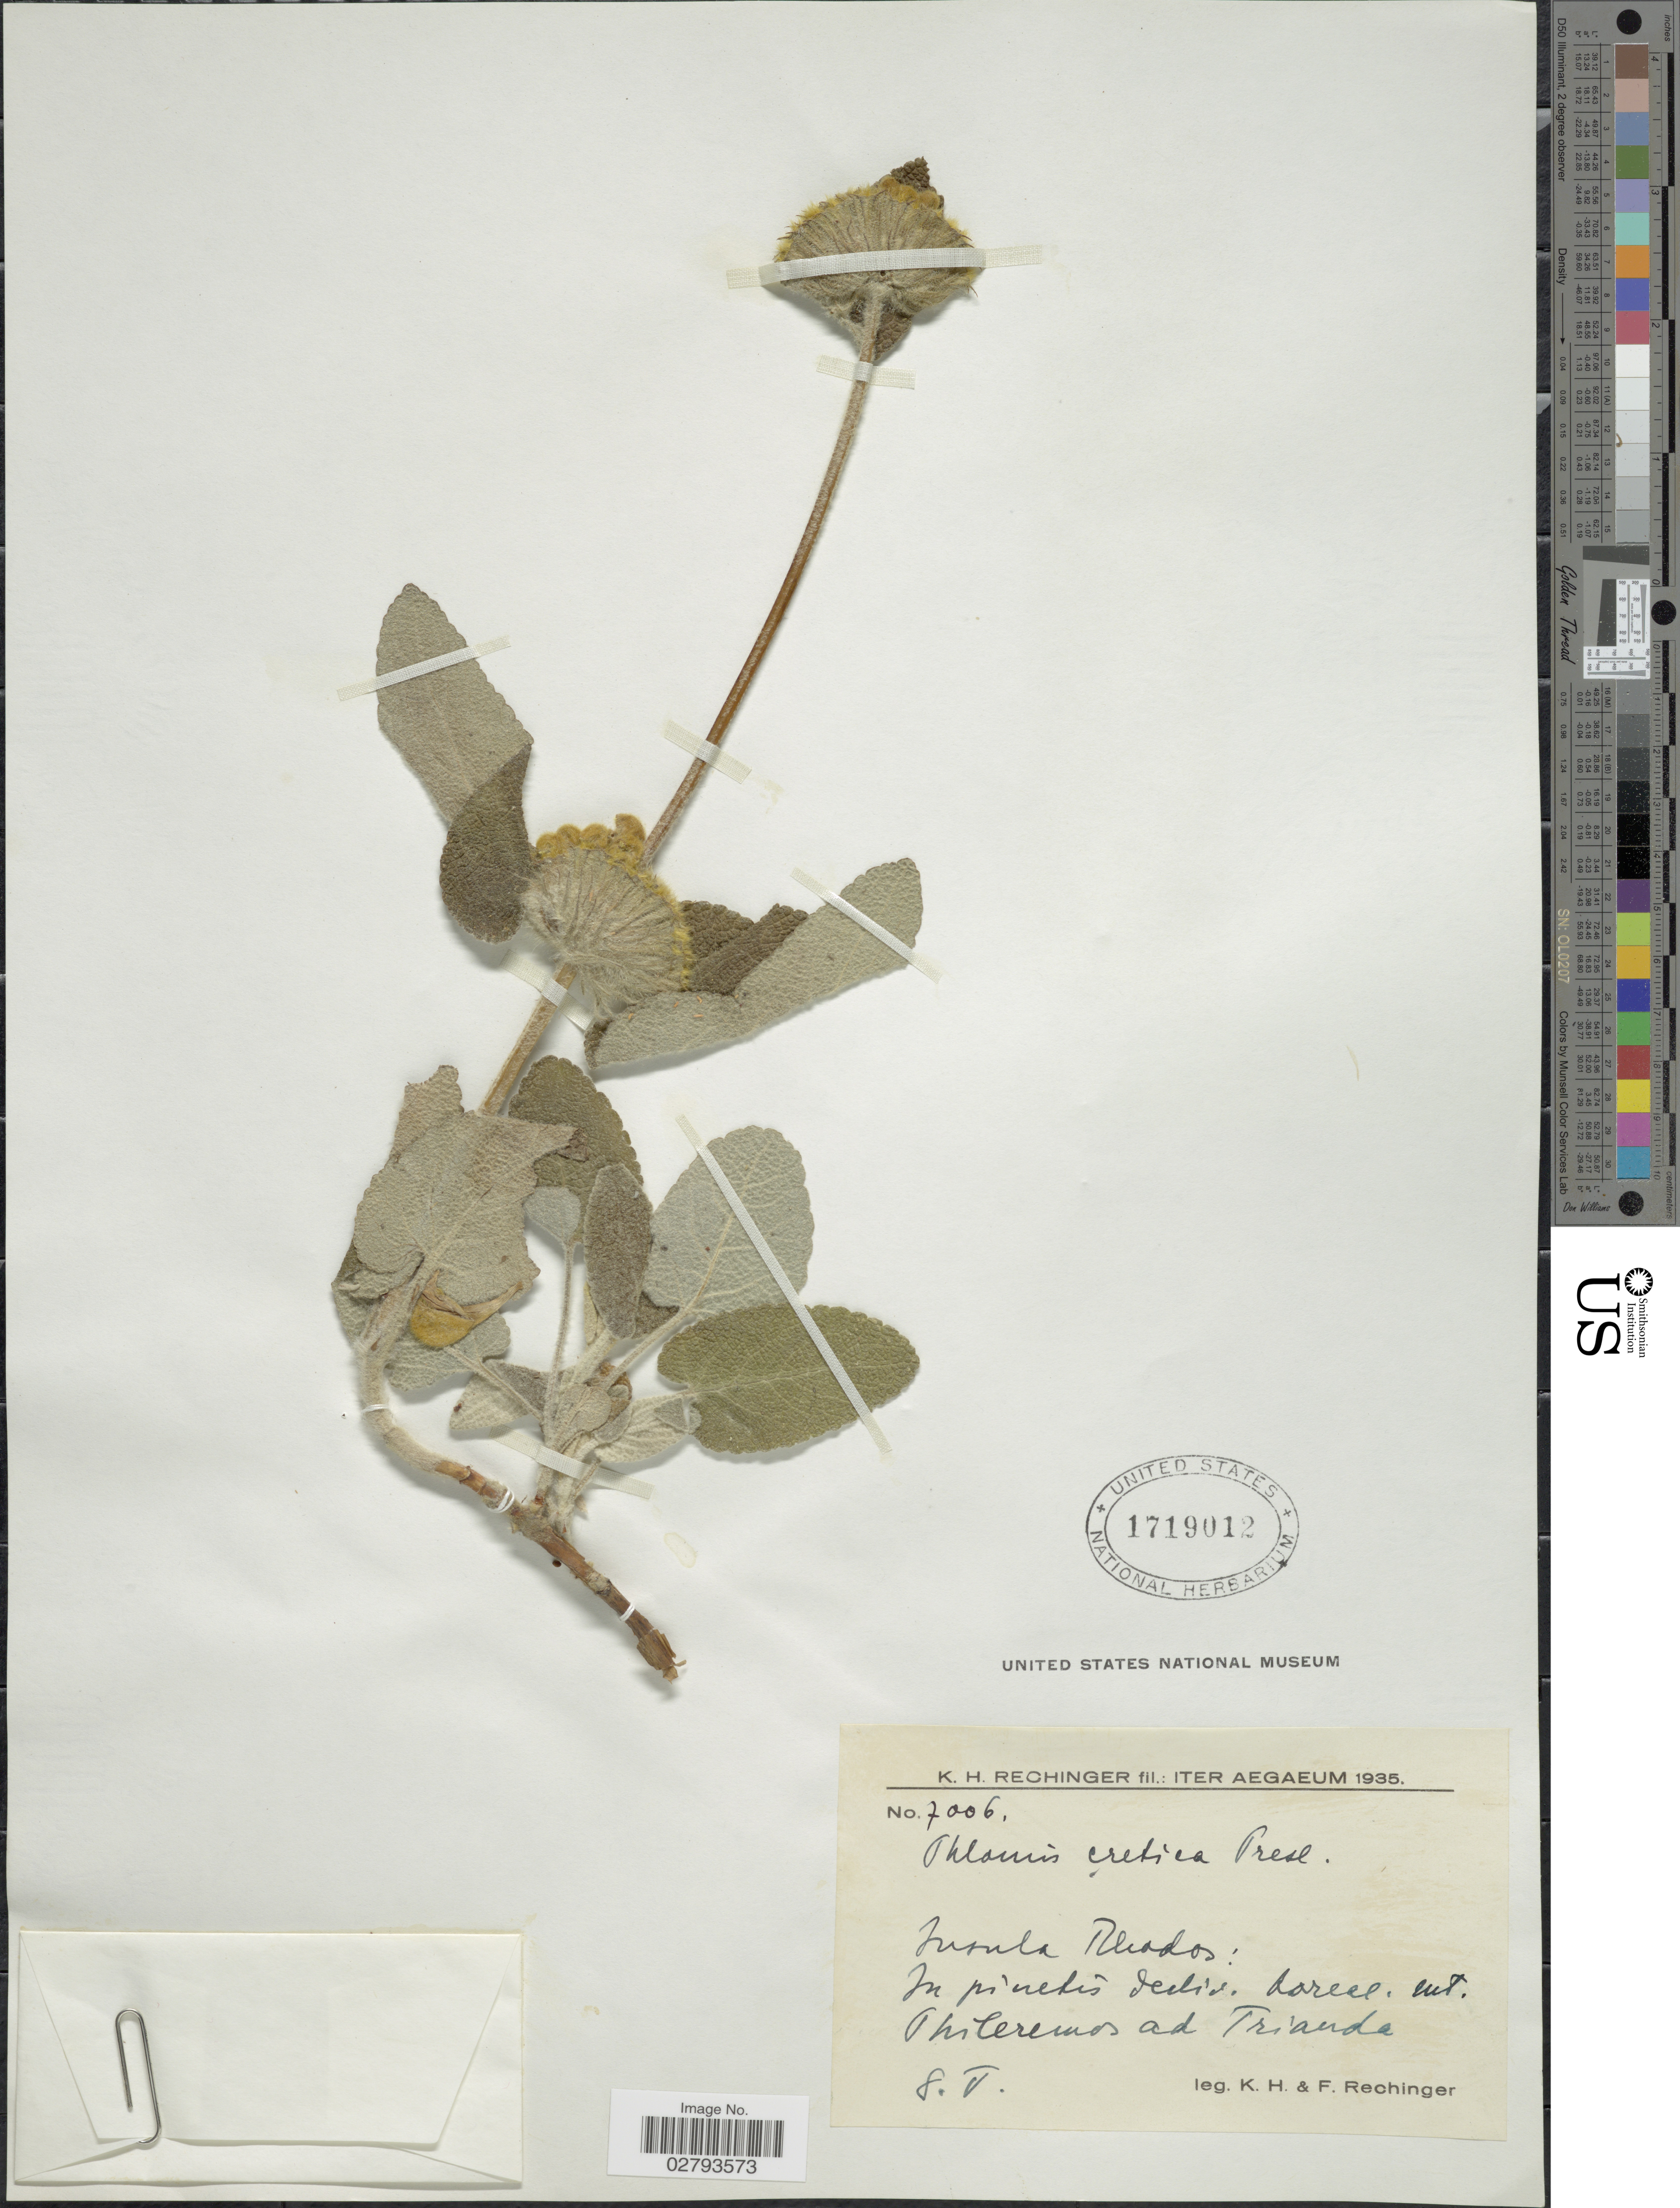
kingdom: Plantae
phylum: Tracheophyta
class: Magnoliopsida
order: Lamiales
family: Lamiaceae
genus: Phlomis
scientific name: Phlomis cretica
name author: C. Presl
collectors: K. H. Rechinger & F. Rechinger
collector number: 7006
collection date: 1935-05-08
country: Greece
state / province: South Aegean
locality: Aegaeum. Insula Rhodos: In pinetis dediv. boreal mt. Phileremos at Trianda.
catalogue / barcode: US 1718012